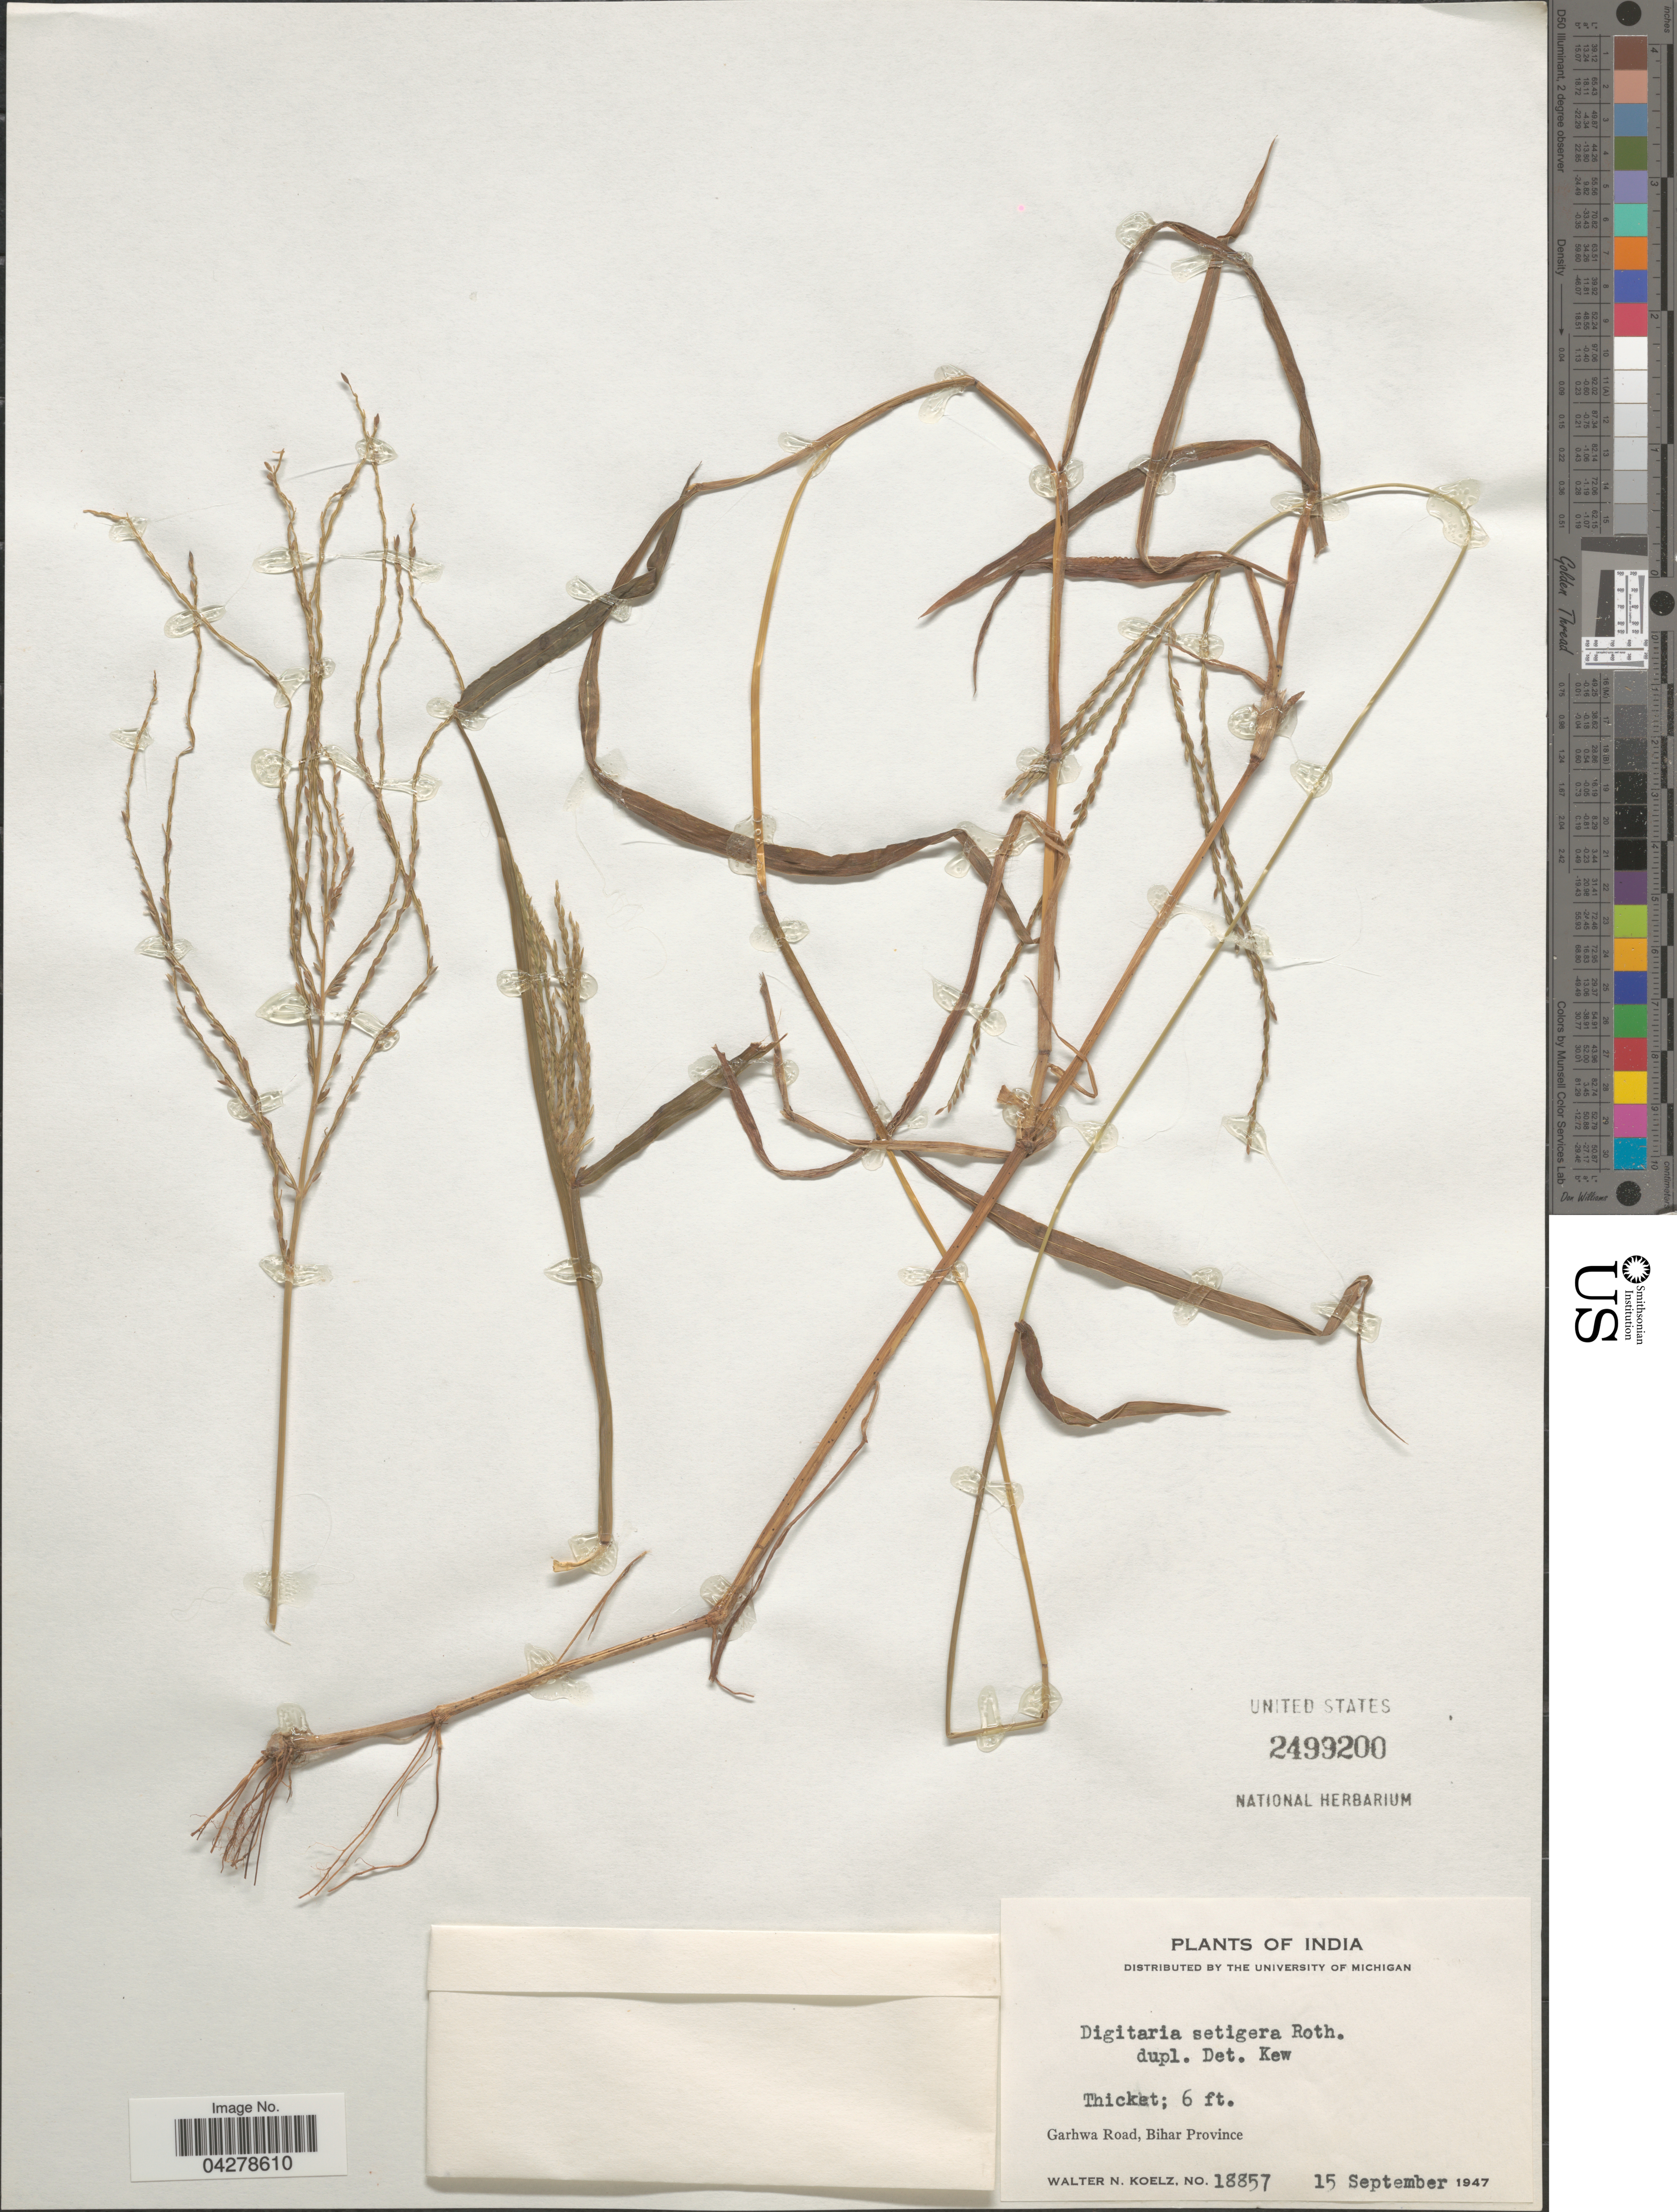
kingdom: Plantae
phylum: Tracheophyta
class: Liliopsida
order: Poales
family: Poaceae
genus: Digitaria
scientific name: Digitaria setigera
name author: Roth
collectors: W. N. Koelz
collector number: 18857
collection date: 1947-09-15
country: India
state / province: Bihar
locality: Thicket. Garhwa Road.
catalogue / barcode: US 2499200